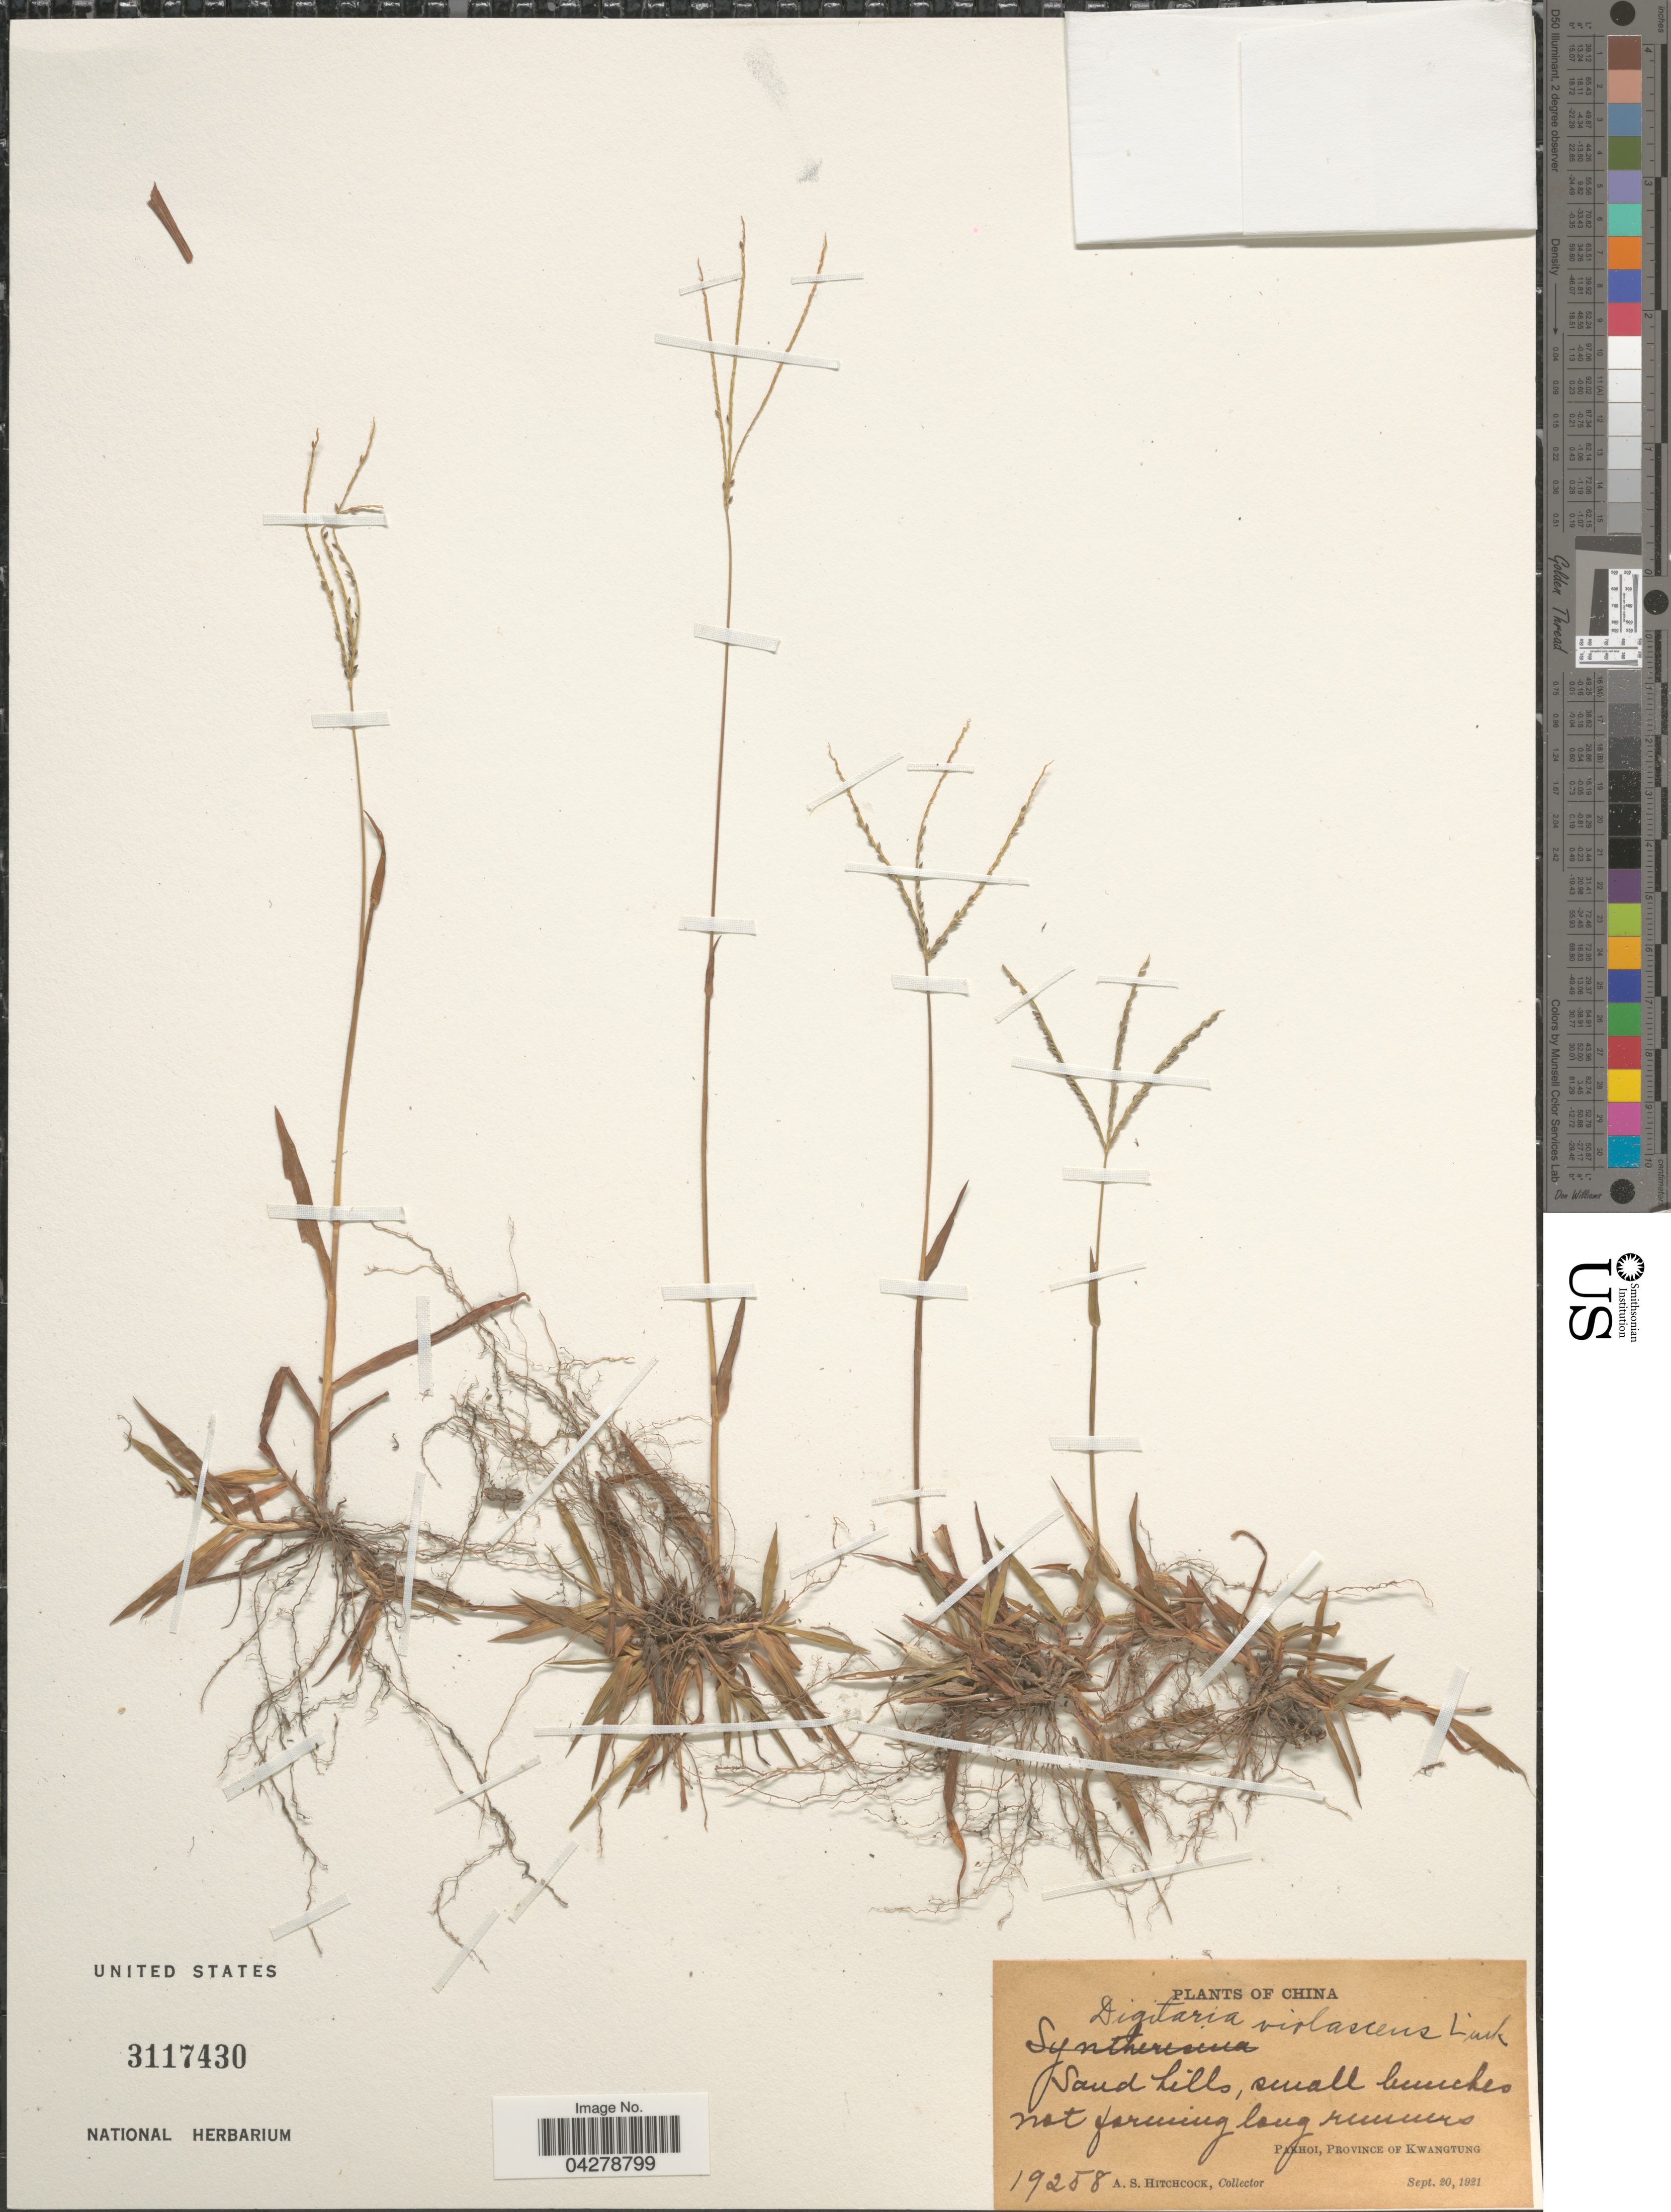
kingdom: Plantae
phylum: Tracheophyta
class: Liliopsida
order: Poales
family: Poaceae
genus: Digitaria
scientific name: Digitaria violascens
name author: Link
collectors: A. S. Hitchcock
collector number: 19258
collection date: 1921-09-20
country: China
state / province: Guangdong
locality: Pakhoi, Province Of Kwangtung.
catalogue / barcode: US 3117430